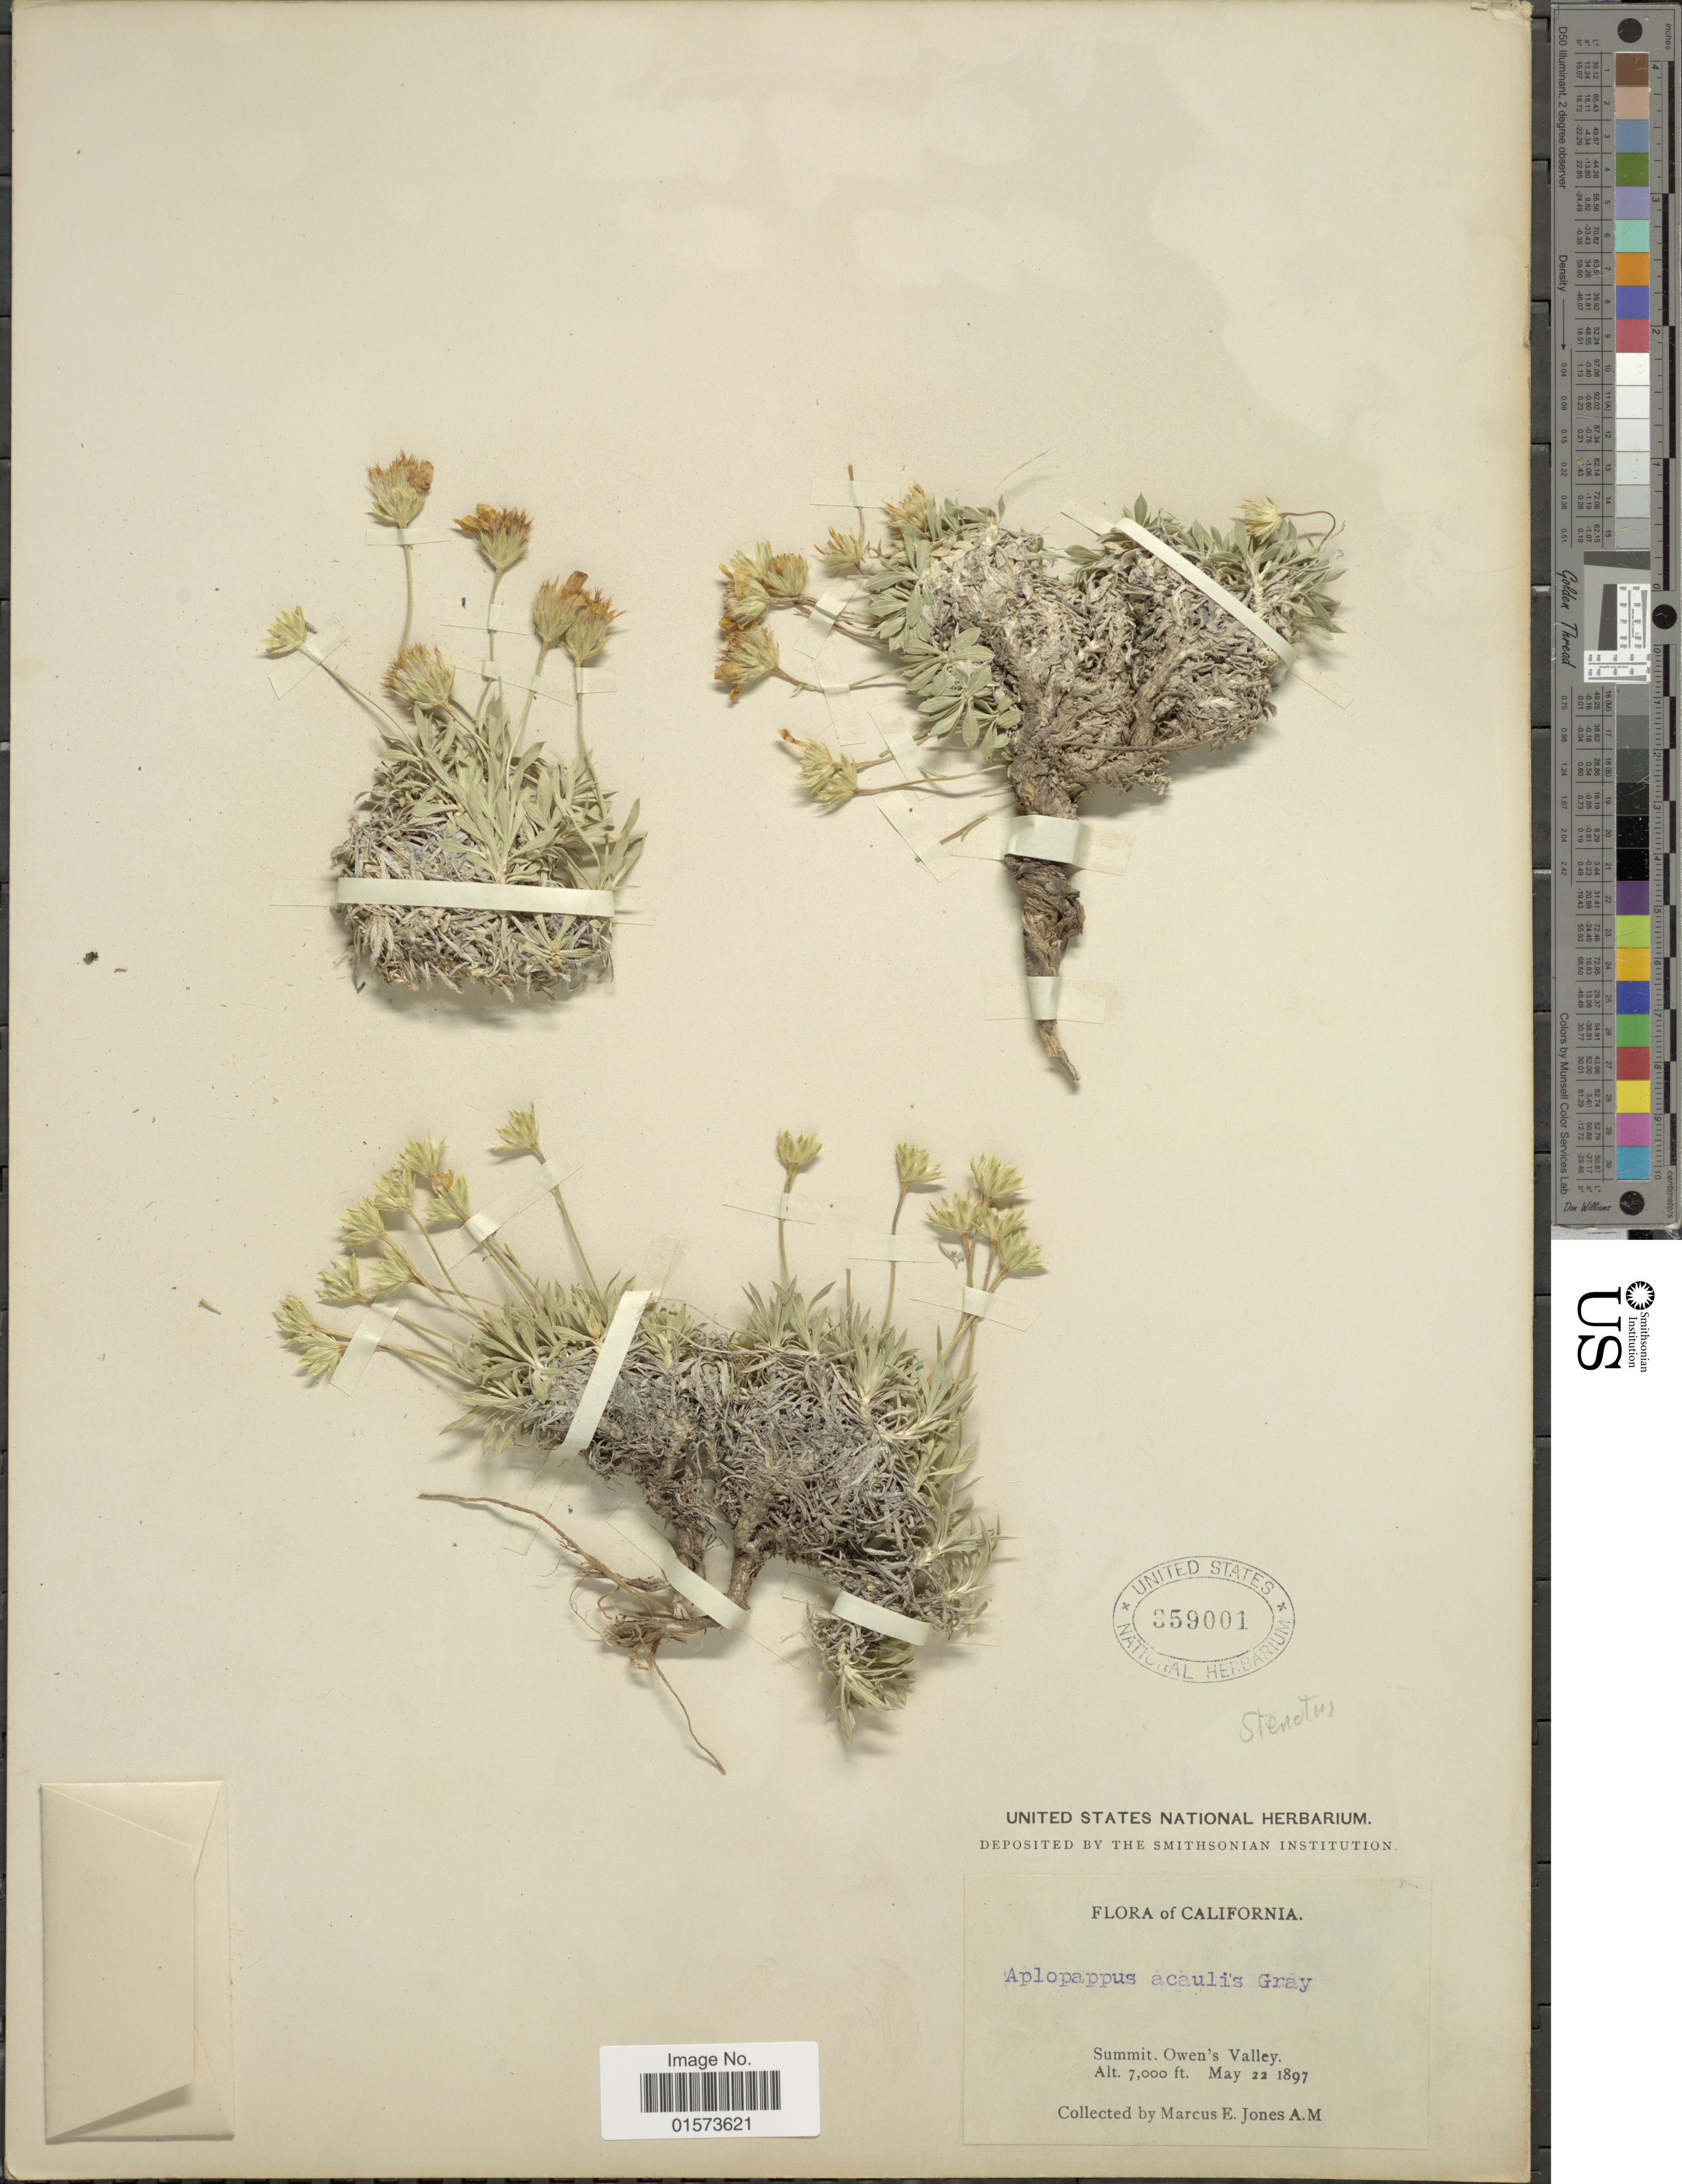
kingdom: Plantae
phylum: Tracheophyta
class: Magnoliopsida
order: Asterales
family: Asteraceae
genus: Stenotus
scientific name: Stenotus acaulis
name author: (Nutt.) Nutt.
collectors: M. E. Jones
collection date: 1897-05-22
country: United States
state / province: California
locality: Summit, Owen's Valley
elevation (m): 2134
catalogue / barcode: US 359001